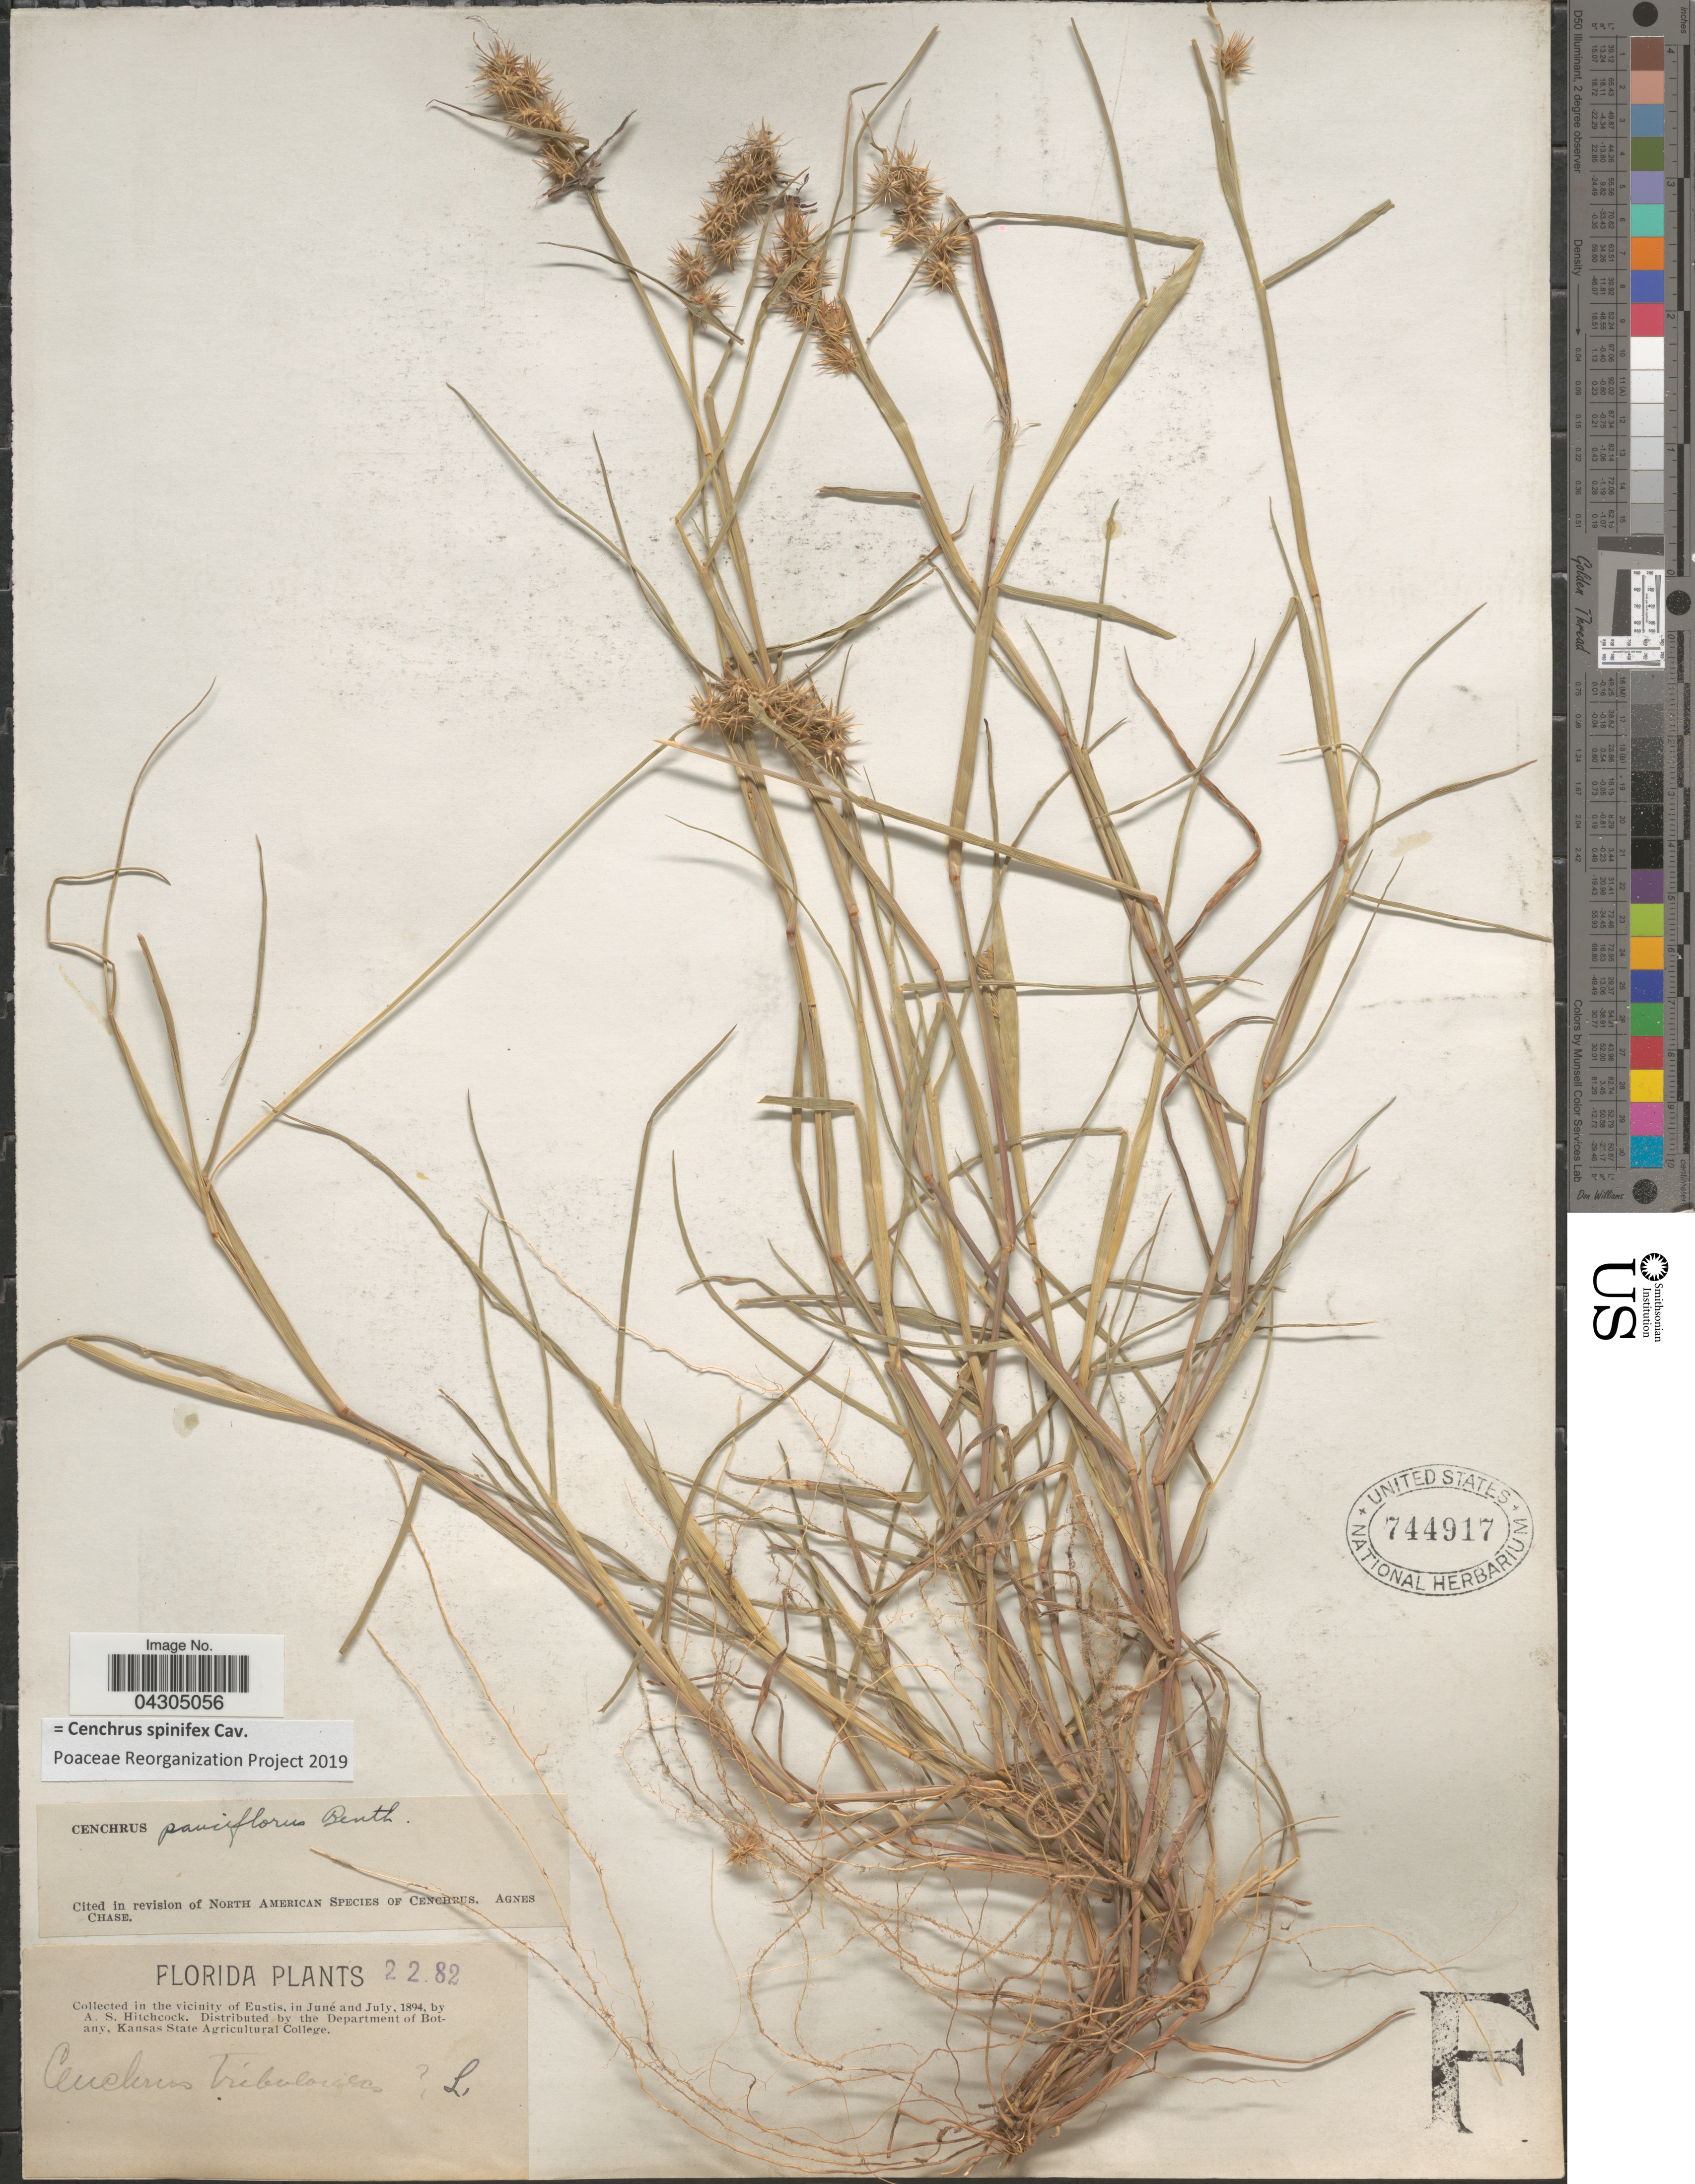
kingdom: Plantae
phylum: Tracheophyta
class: Liliopsida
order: Poales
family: Poaceae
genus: Cenchrus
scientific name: Cenchrus spinifex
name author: Cav.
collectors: A. S. Hitchcock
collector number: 2282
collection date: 1894-06/1894-07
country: United States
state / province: Florida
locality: In the vicinity of Eustis.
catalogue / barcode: US 744917